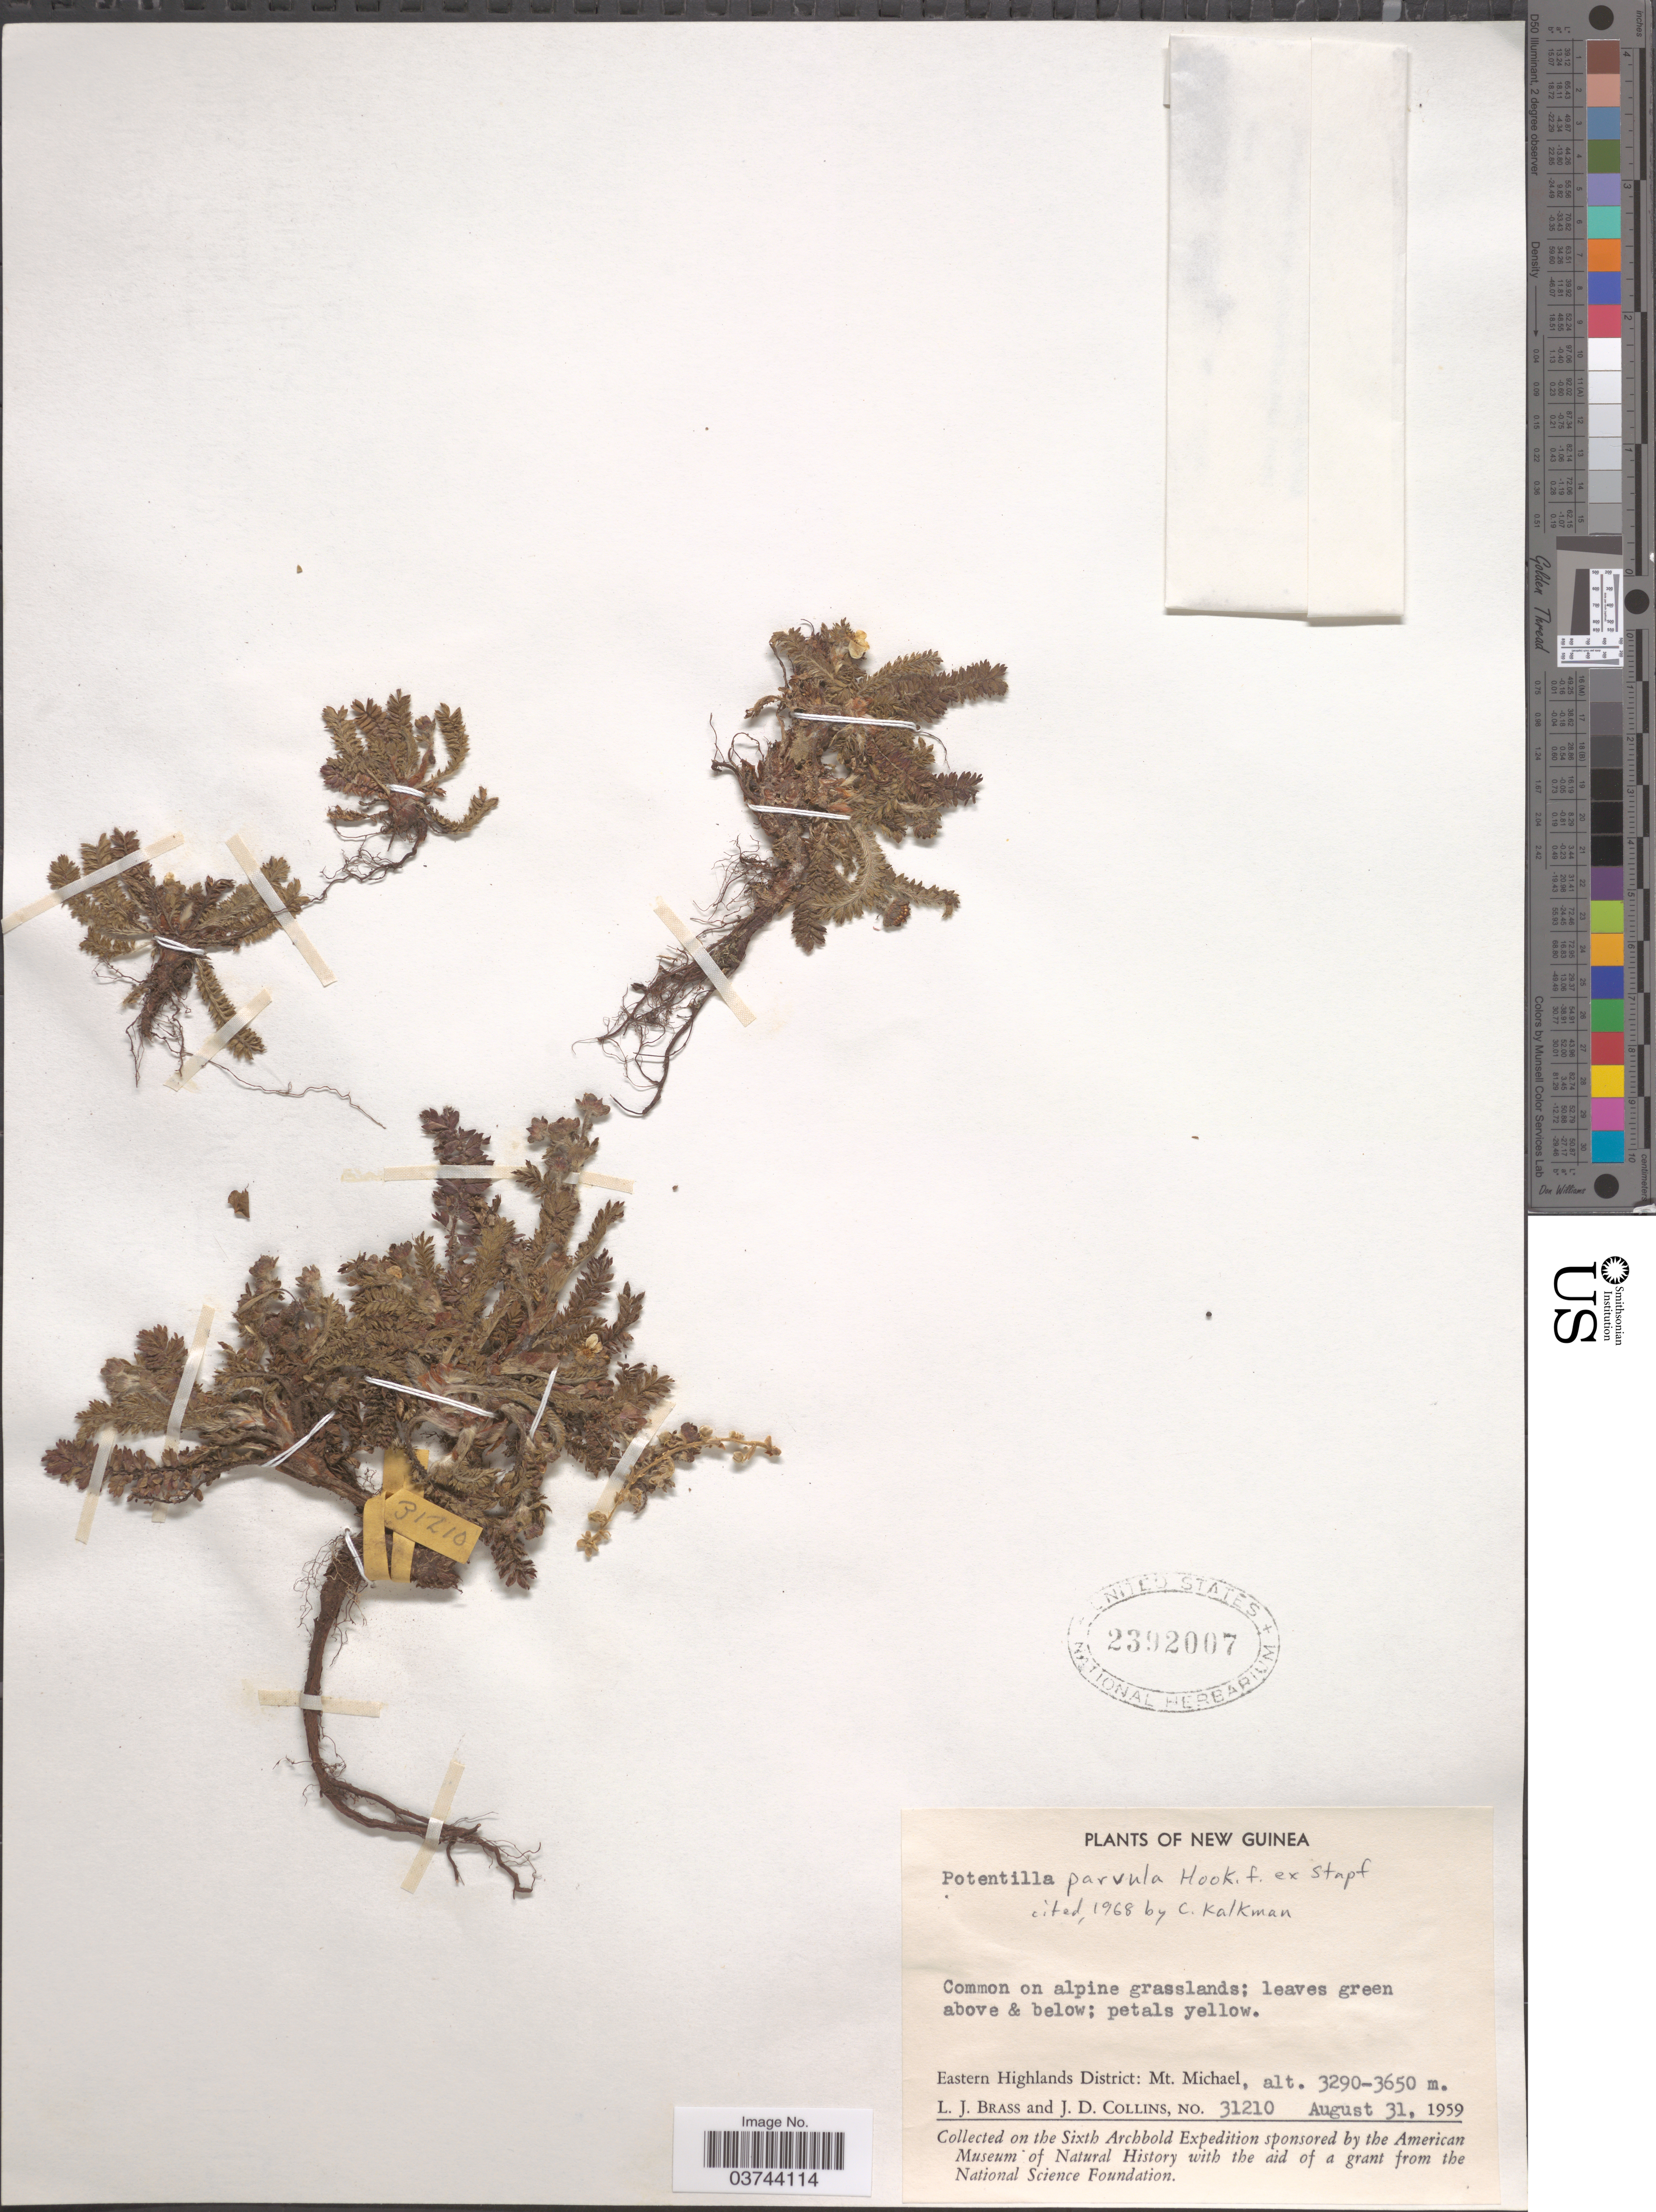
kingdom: Plantae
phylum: Tracheophyta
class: Magnoliopsida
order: Rosales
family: Rosaceae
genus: Potentilla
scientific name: Potentilla parvula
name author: Hook. f. ex Stapf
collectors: L. J. Brass & J. Collins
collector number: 31210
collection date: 1959-08-31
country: Papua New Guinea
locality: New Guinea. Eastern Highlands District: Mt. Michael.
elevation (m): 3290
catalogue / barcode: US 2392007